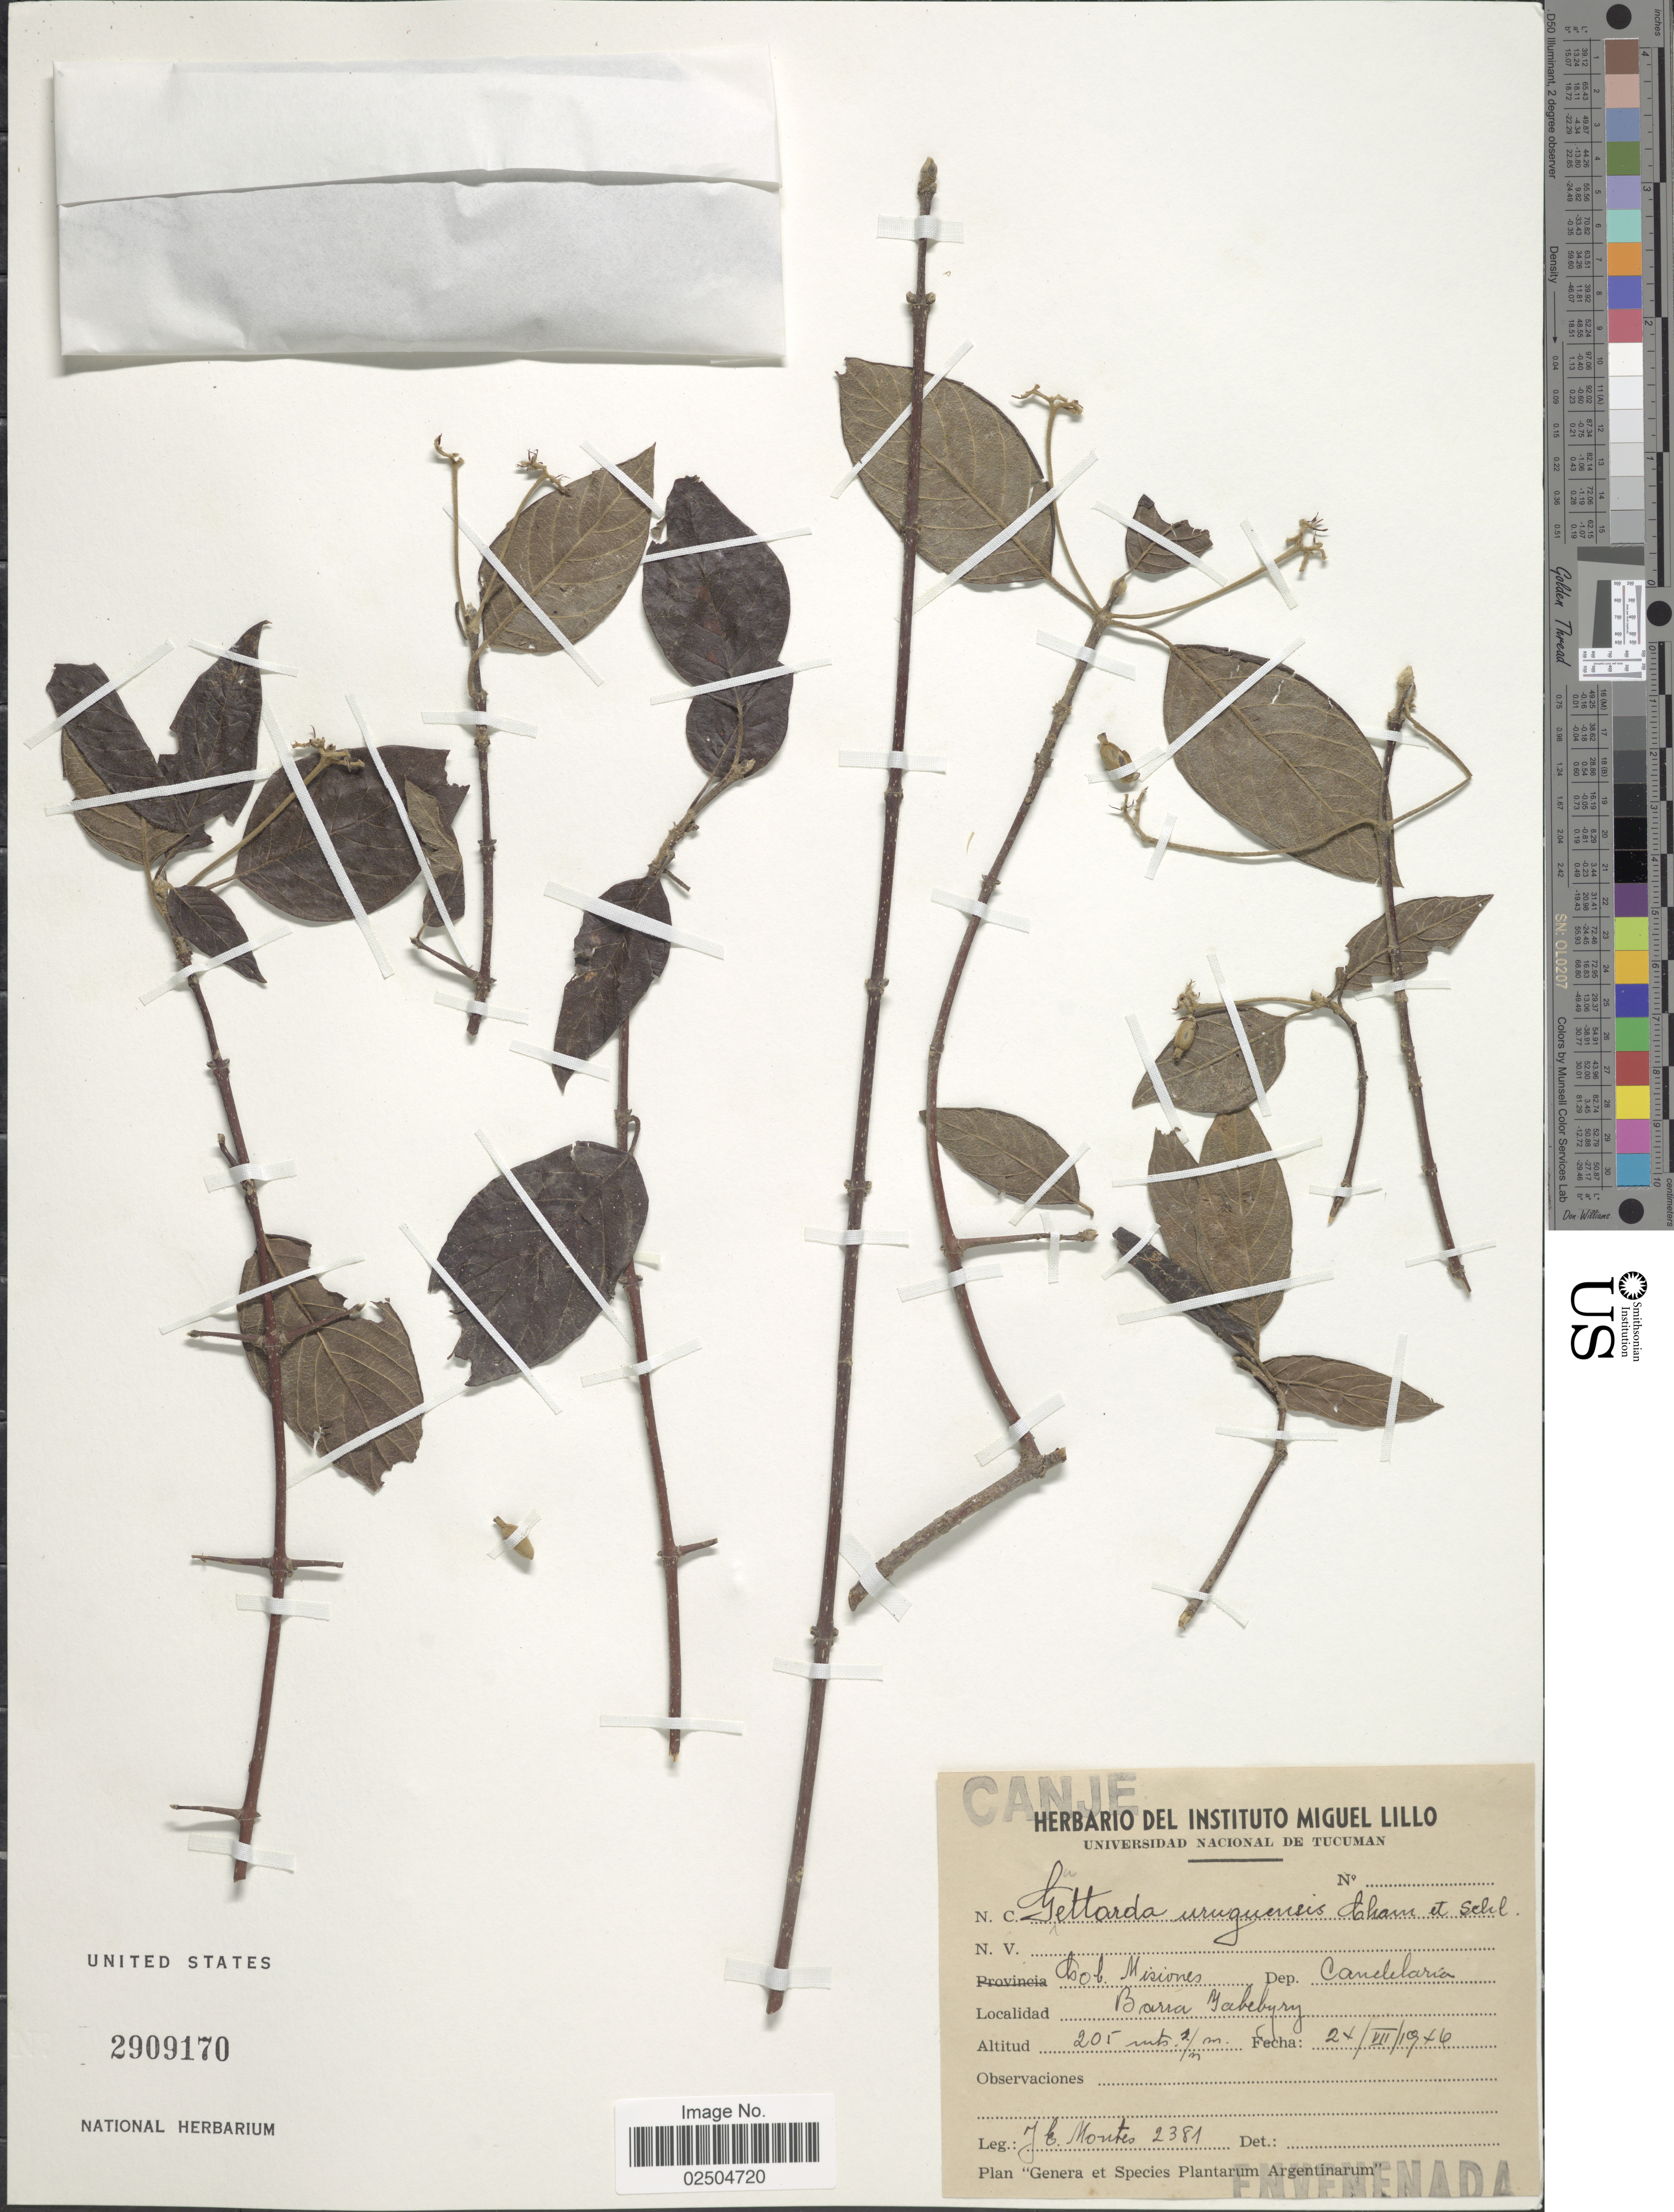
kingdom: Plantae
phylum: Tracheophyta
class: Magnoliopsida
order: Gentianales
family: Rubiaceae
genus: Guettarda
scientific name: Guettarda uruguensis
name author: Cham. & Schltdl.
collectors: J. E. Montes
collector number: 2381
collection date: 1946-08-24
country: Argentina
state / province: Misiones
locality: Dep. Candelaria, Barra Yabebyry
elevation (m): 62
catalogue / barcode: US 2909170